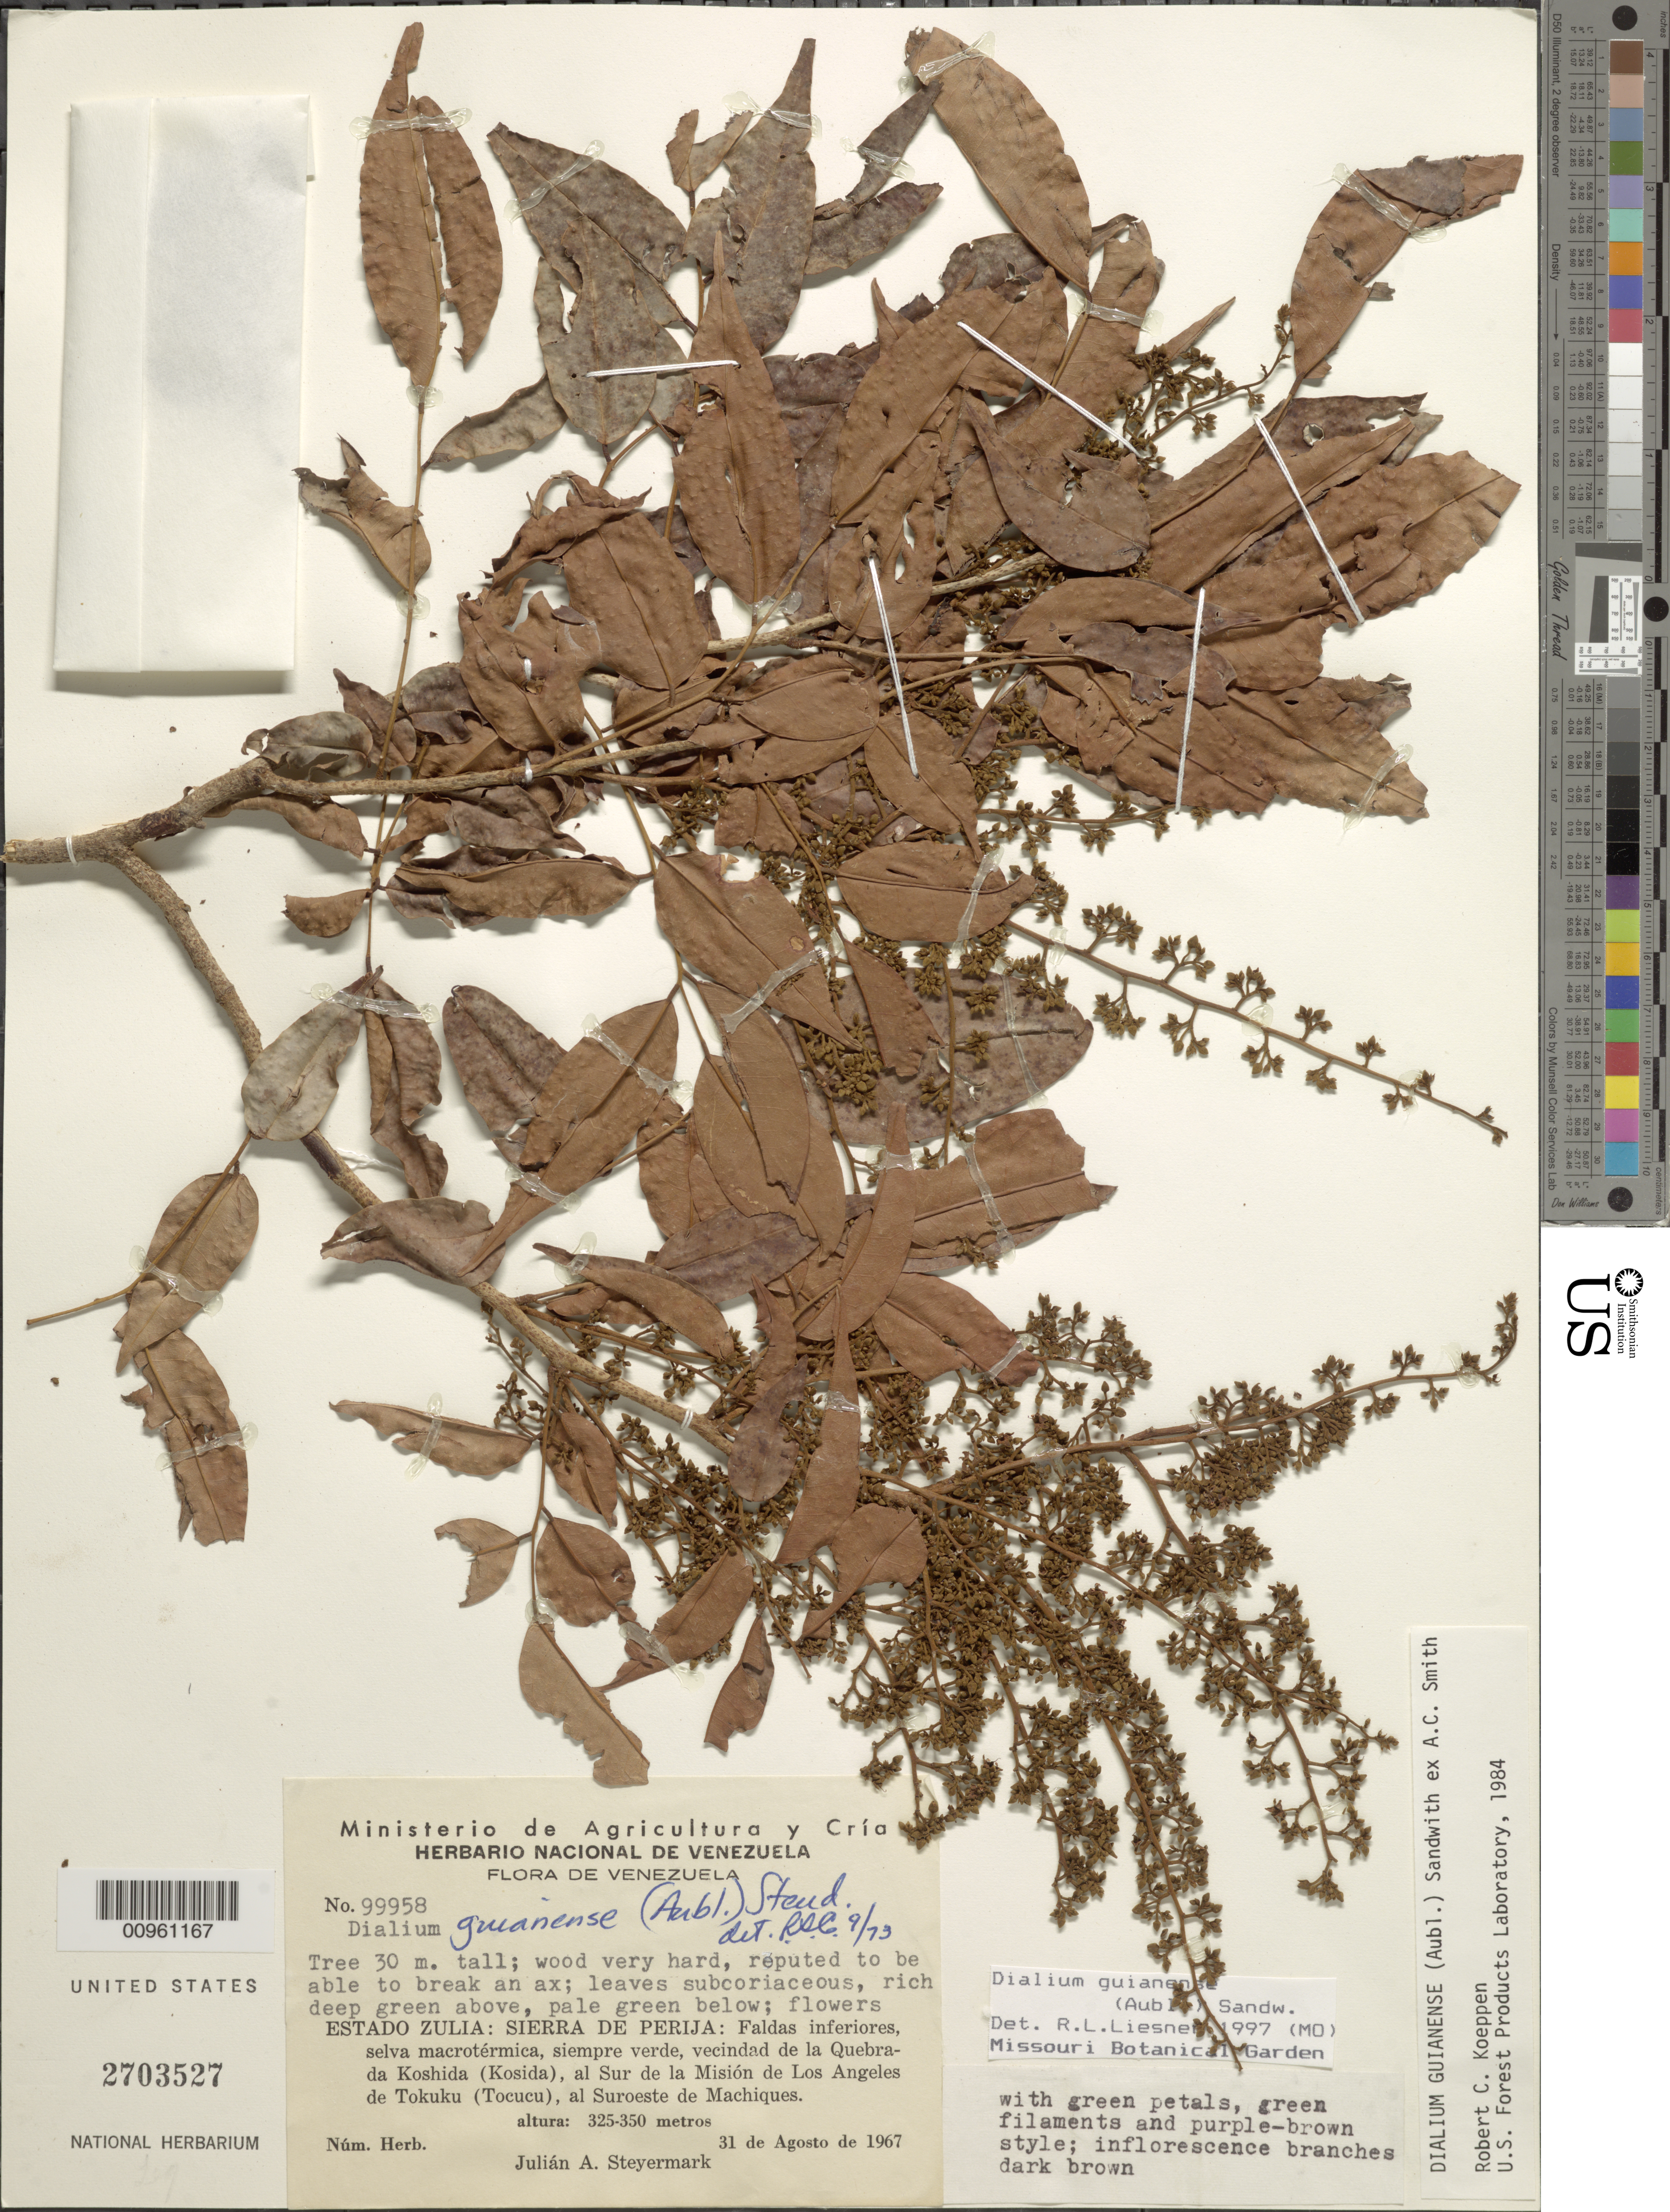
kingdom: Plantae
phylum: Tracheophyta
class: Magnoliopsida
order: Fabales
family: Fabaceae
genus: Dialium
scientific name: Dialium hexaestaminatum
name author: M.J. Falcão & Mansano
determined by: Falcão, Marcus J.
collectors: J. Steyermark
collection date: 1967-08-31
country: Venezuela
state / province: Zulia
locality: Sierra de Perija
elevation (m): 325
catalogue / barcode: US 2703527